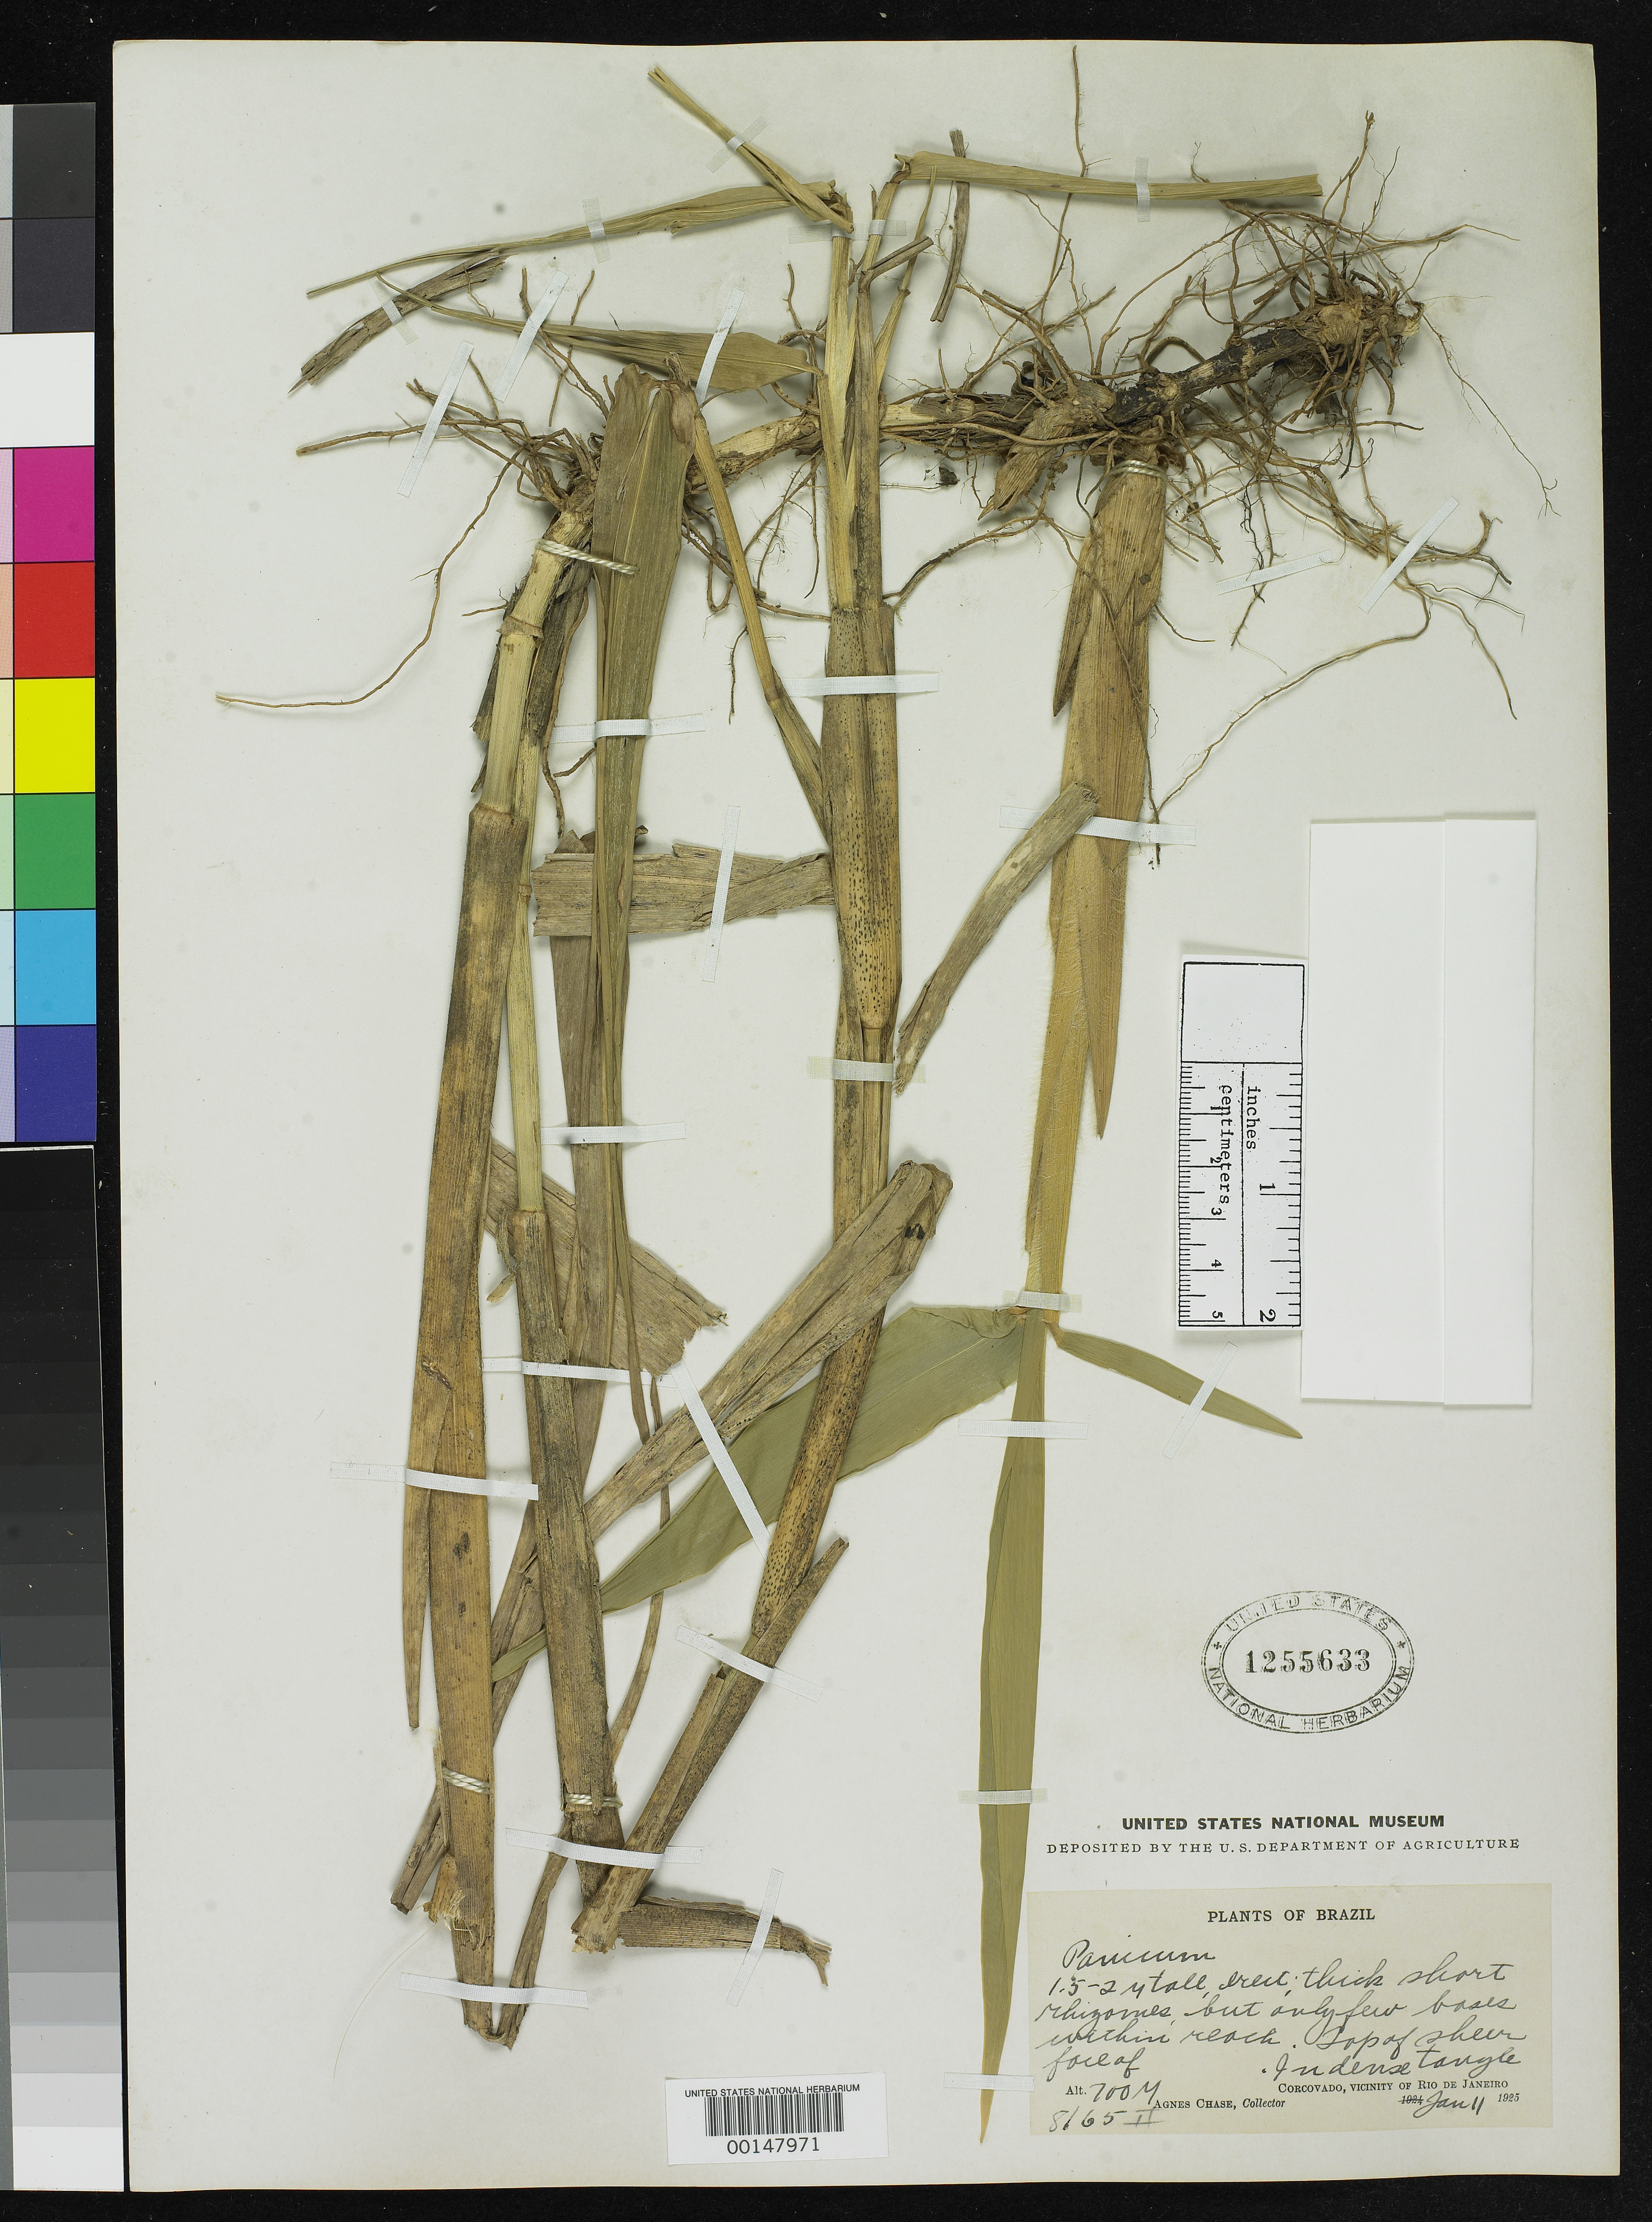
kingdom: Plantae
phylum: Tracheophyta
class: Liliopsida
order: Poales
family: Poaceae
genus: Panicum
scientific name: Panicum pompale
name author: Swallen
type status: Isotype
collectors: A. Chase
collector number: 8165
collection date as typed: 11 Jan 1925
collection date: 1925-01-11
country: Brazil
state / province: Rio de Janeiro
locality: Corcovado, near Rio de Janeiro; alt. 700m.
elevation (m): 700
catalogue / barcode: US 1255633